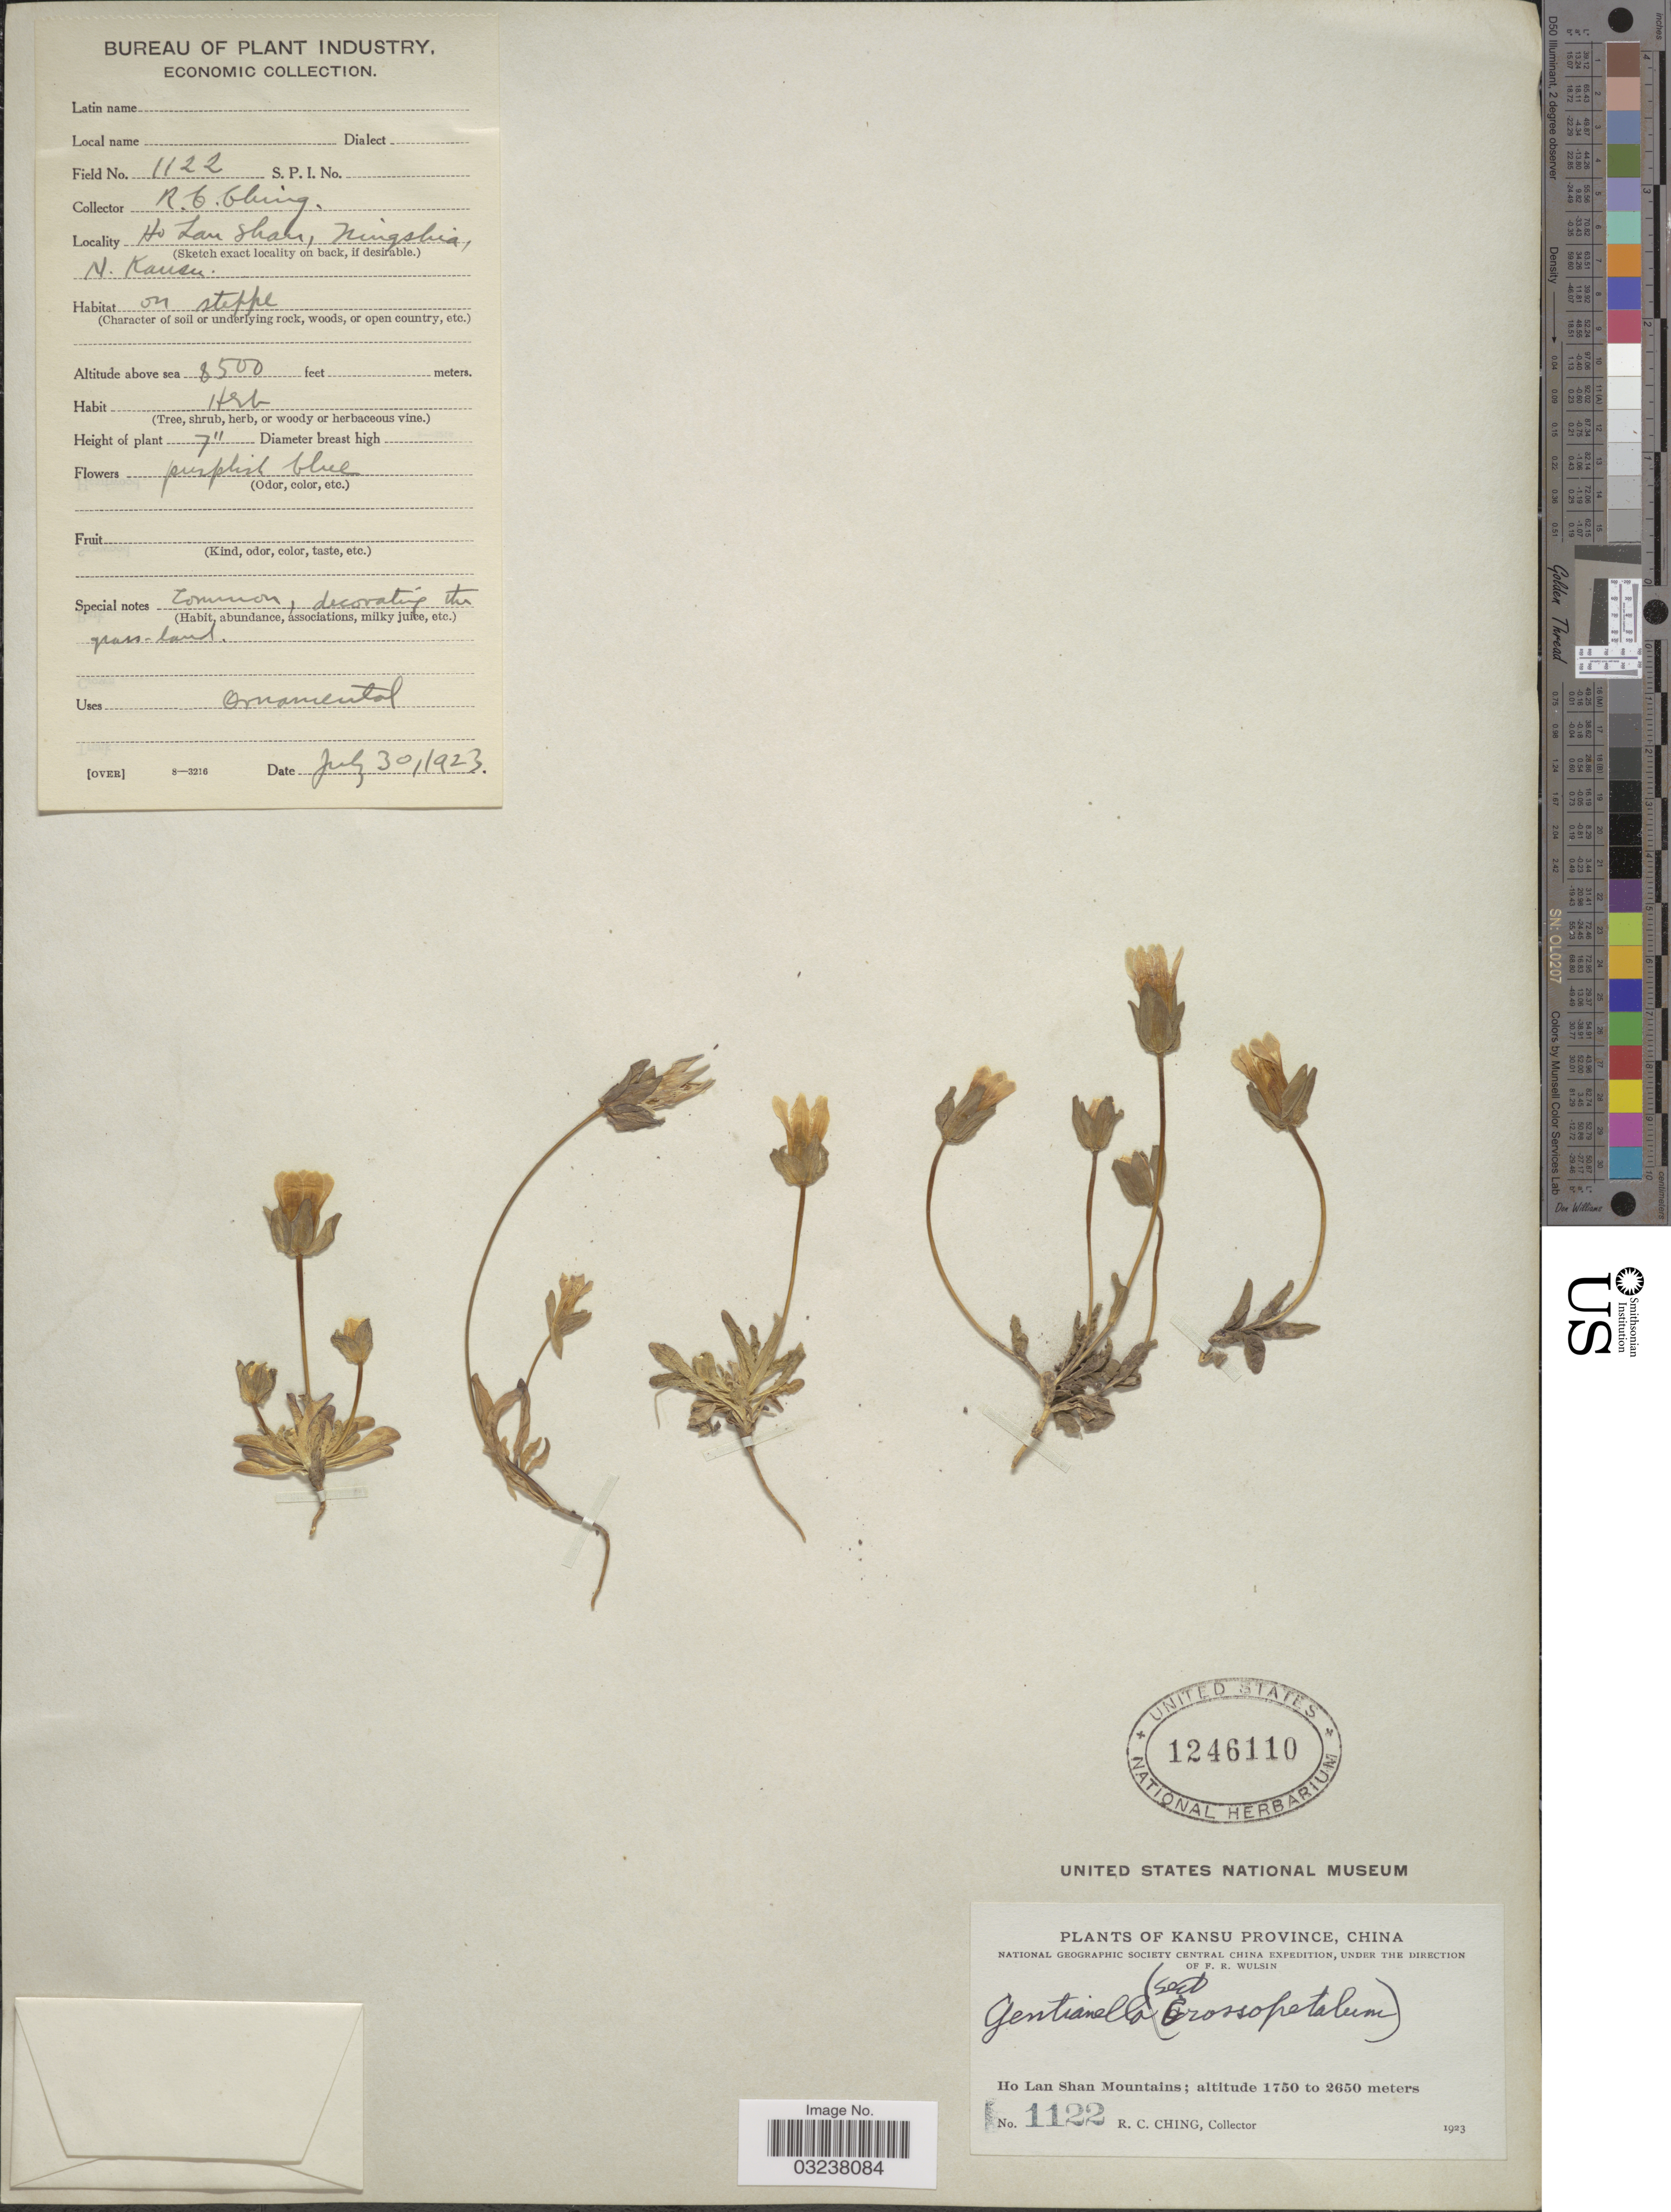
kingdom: Plantae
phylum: Tracheophyta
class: Magnoliopsida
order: Gentianales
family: Gentianaceae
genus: Gentianella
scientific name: Gentianella sp.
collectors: R. C. Ching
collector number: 1122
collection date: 1923-07-30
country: China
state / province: Gansu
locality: Kansu Province. Ho Lan Shan Mountains. Ho Lan Shan, Ningshia, N. Kansu.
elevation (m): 2591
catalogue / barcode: US 1246110